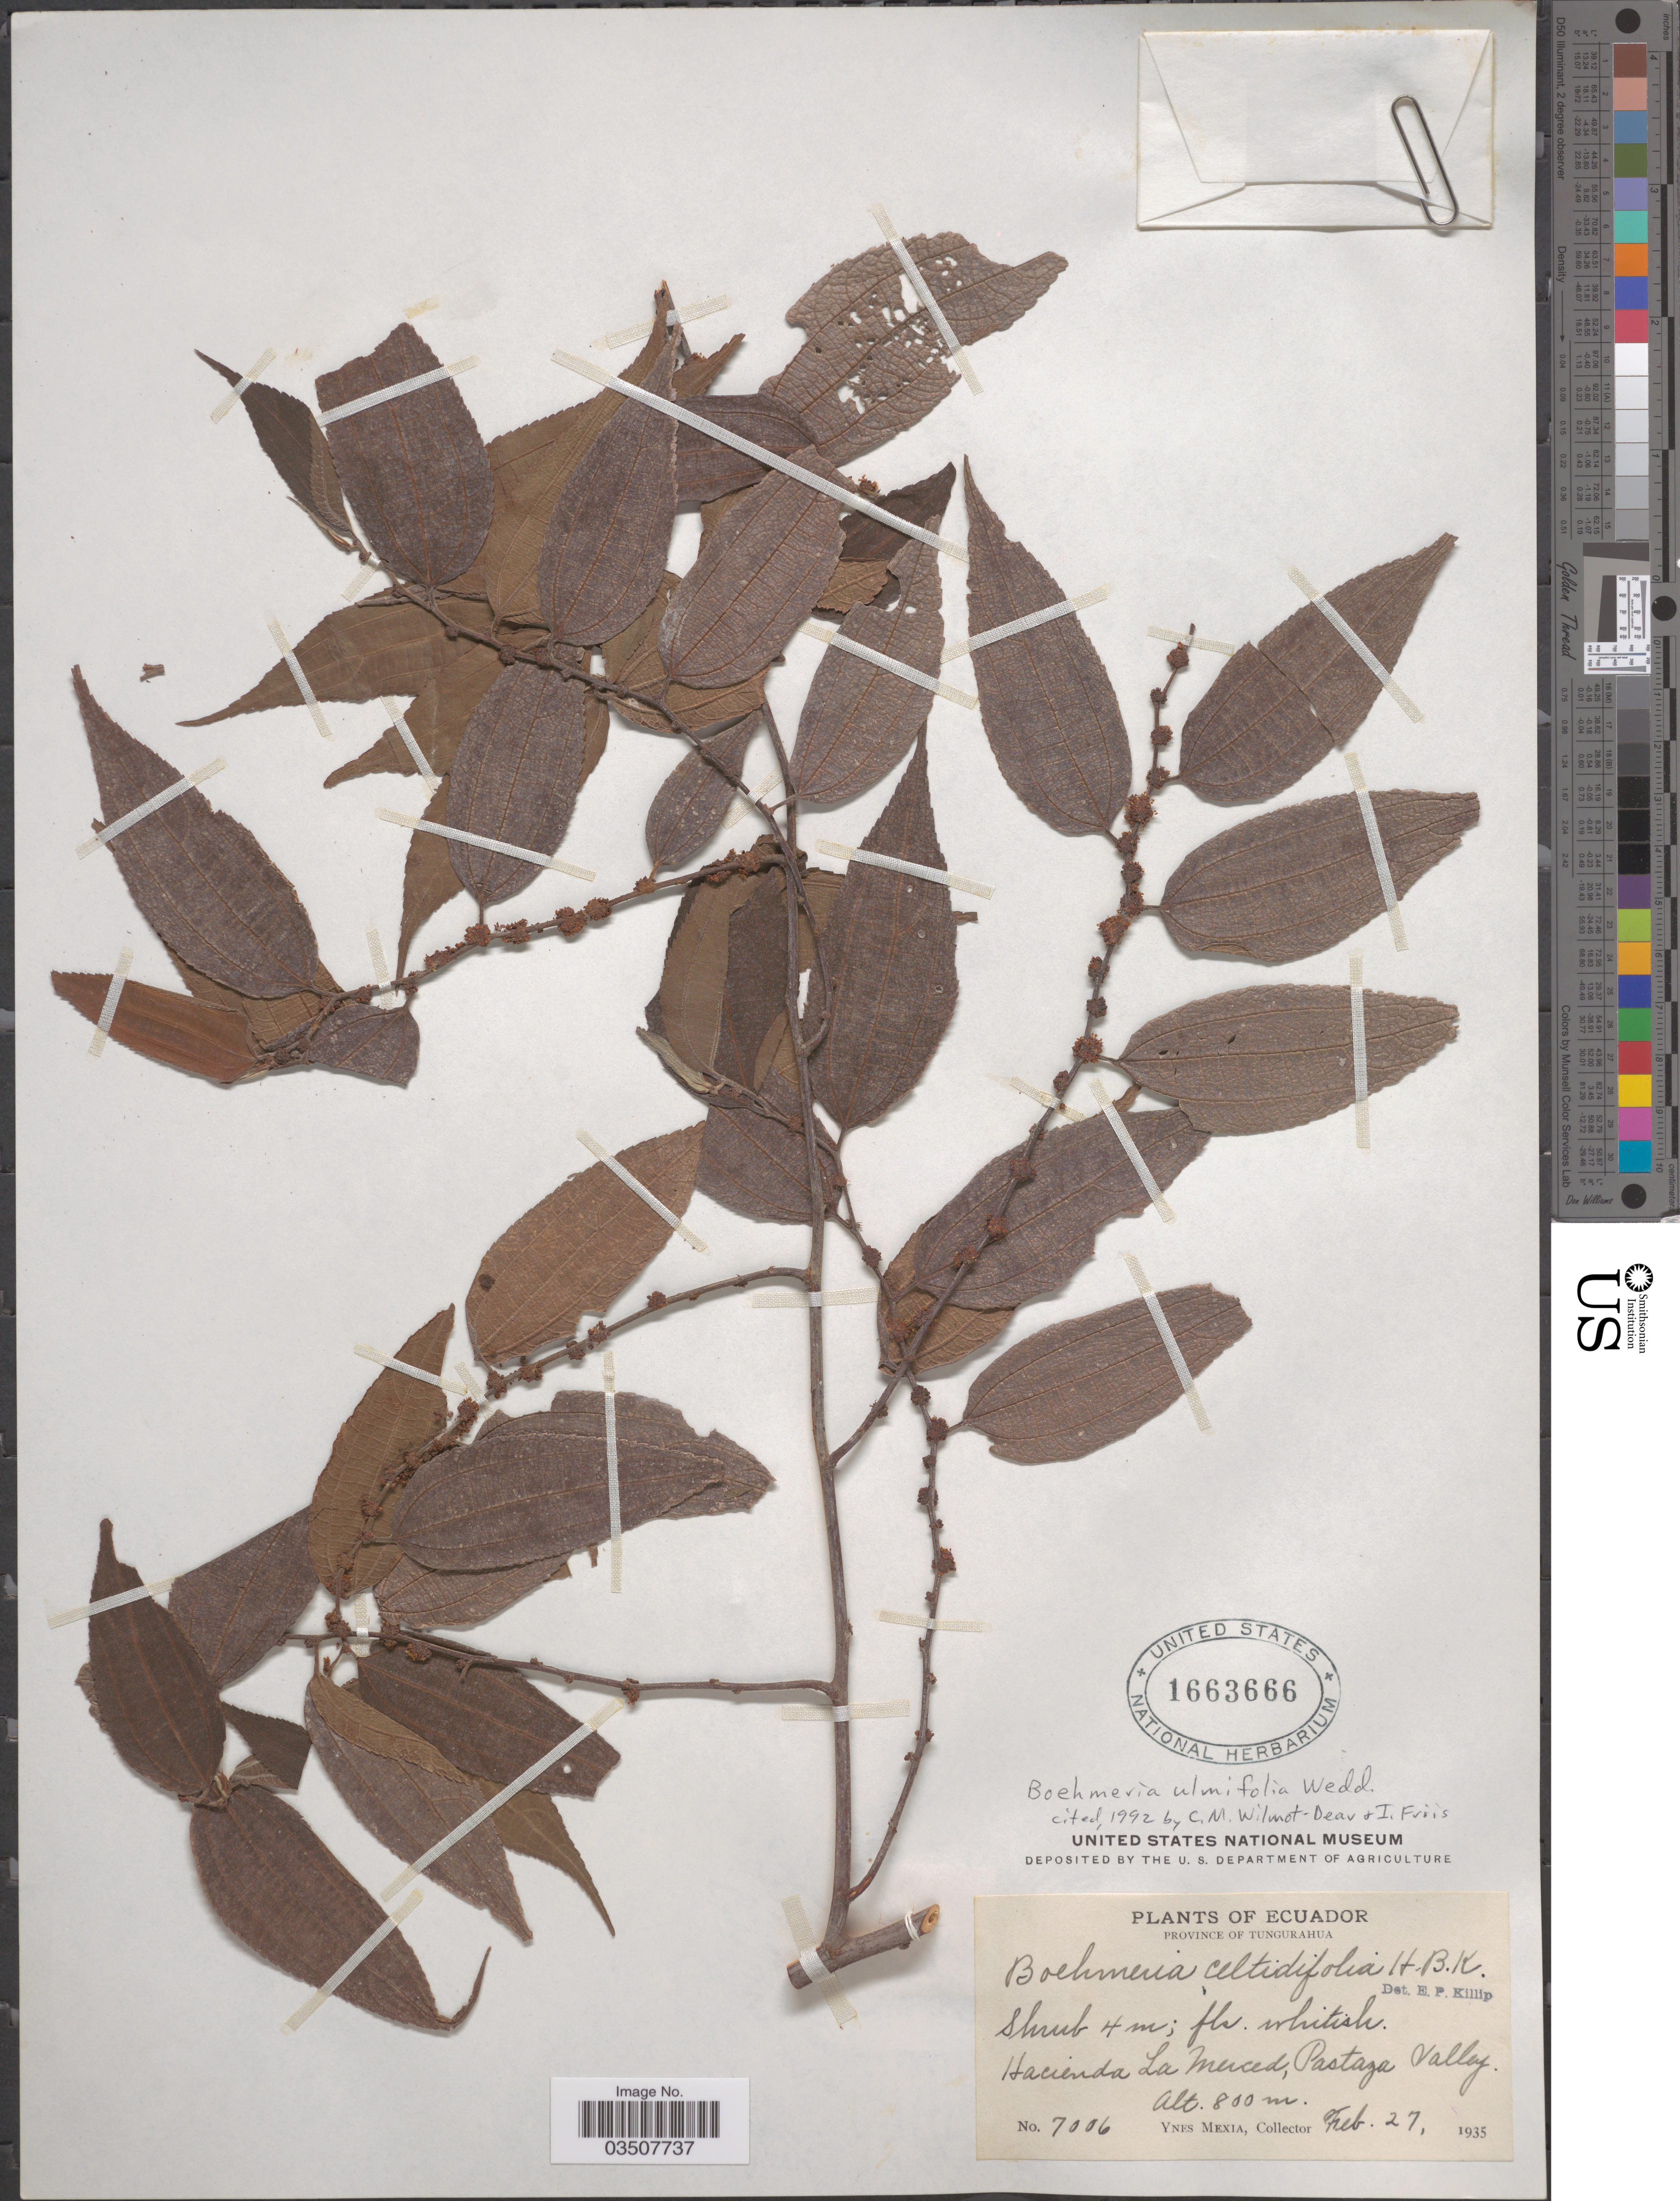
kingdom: Plantae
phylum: Tracheophyta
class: Magnoliopsida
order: Rosales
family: Urticaceae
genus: Boehmeria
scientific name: Boehmeria ulmifolia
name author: Wedd.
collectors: Y. Mexia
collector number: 7006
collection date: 1935-02-27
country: Ecuador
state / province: Tungurahua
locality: Hacienda La Merced, Pastaza Valley.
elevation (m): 800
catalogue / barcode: US 1663666